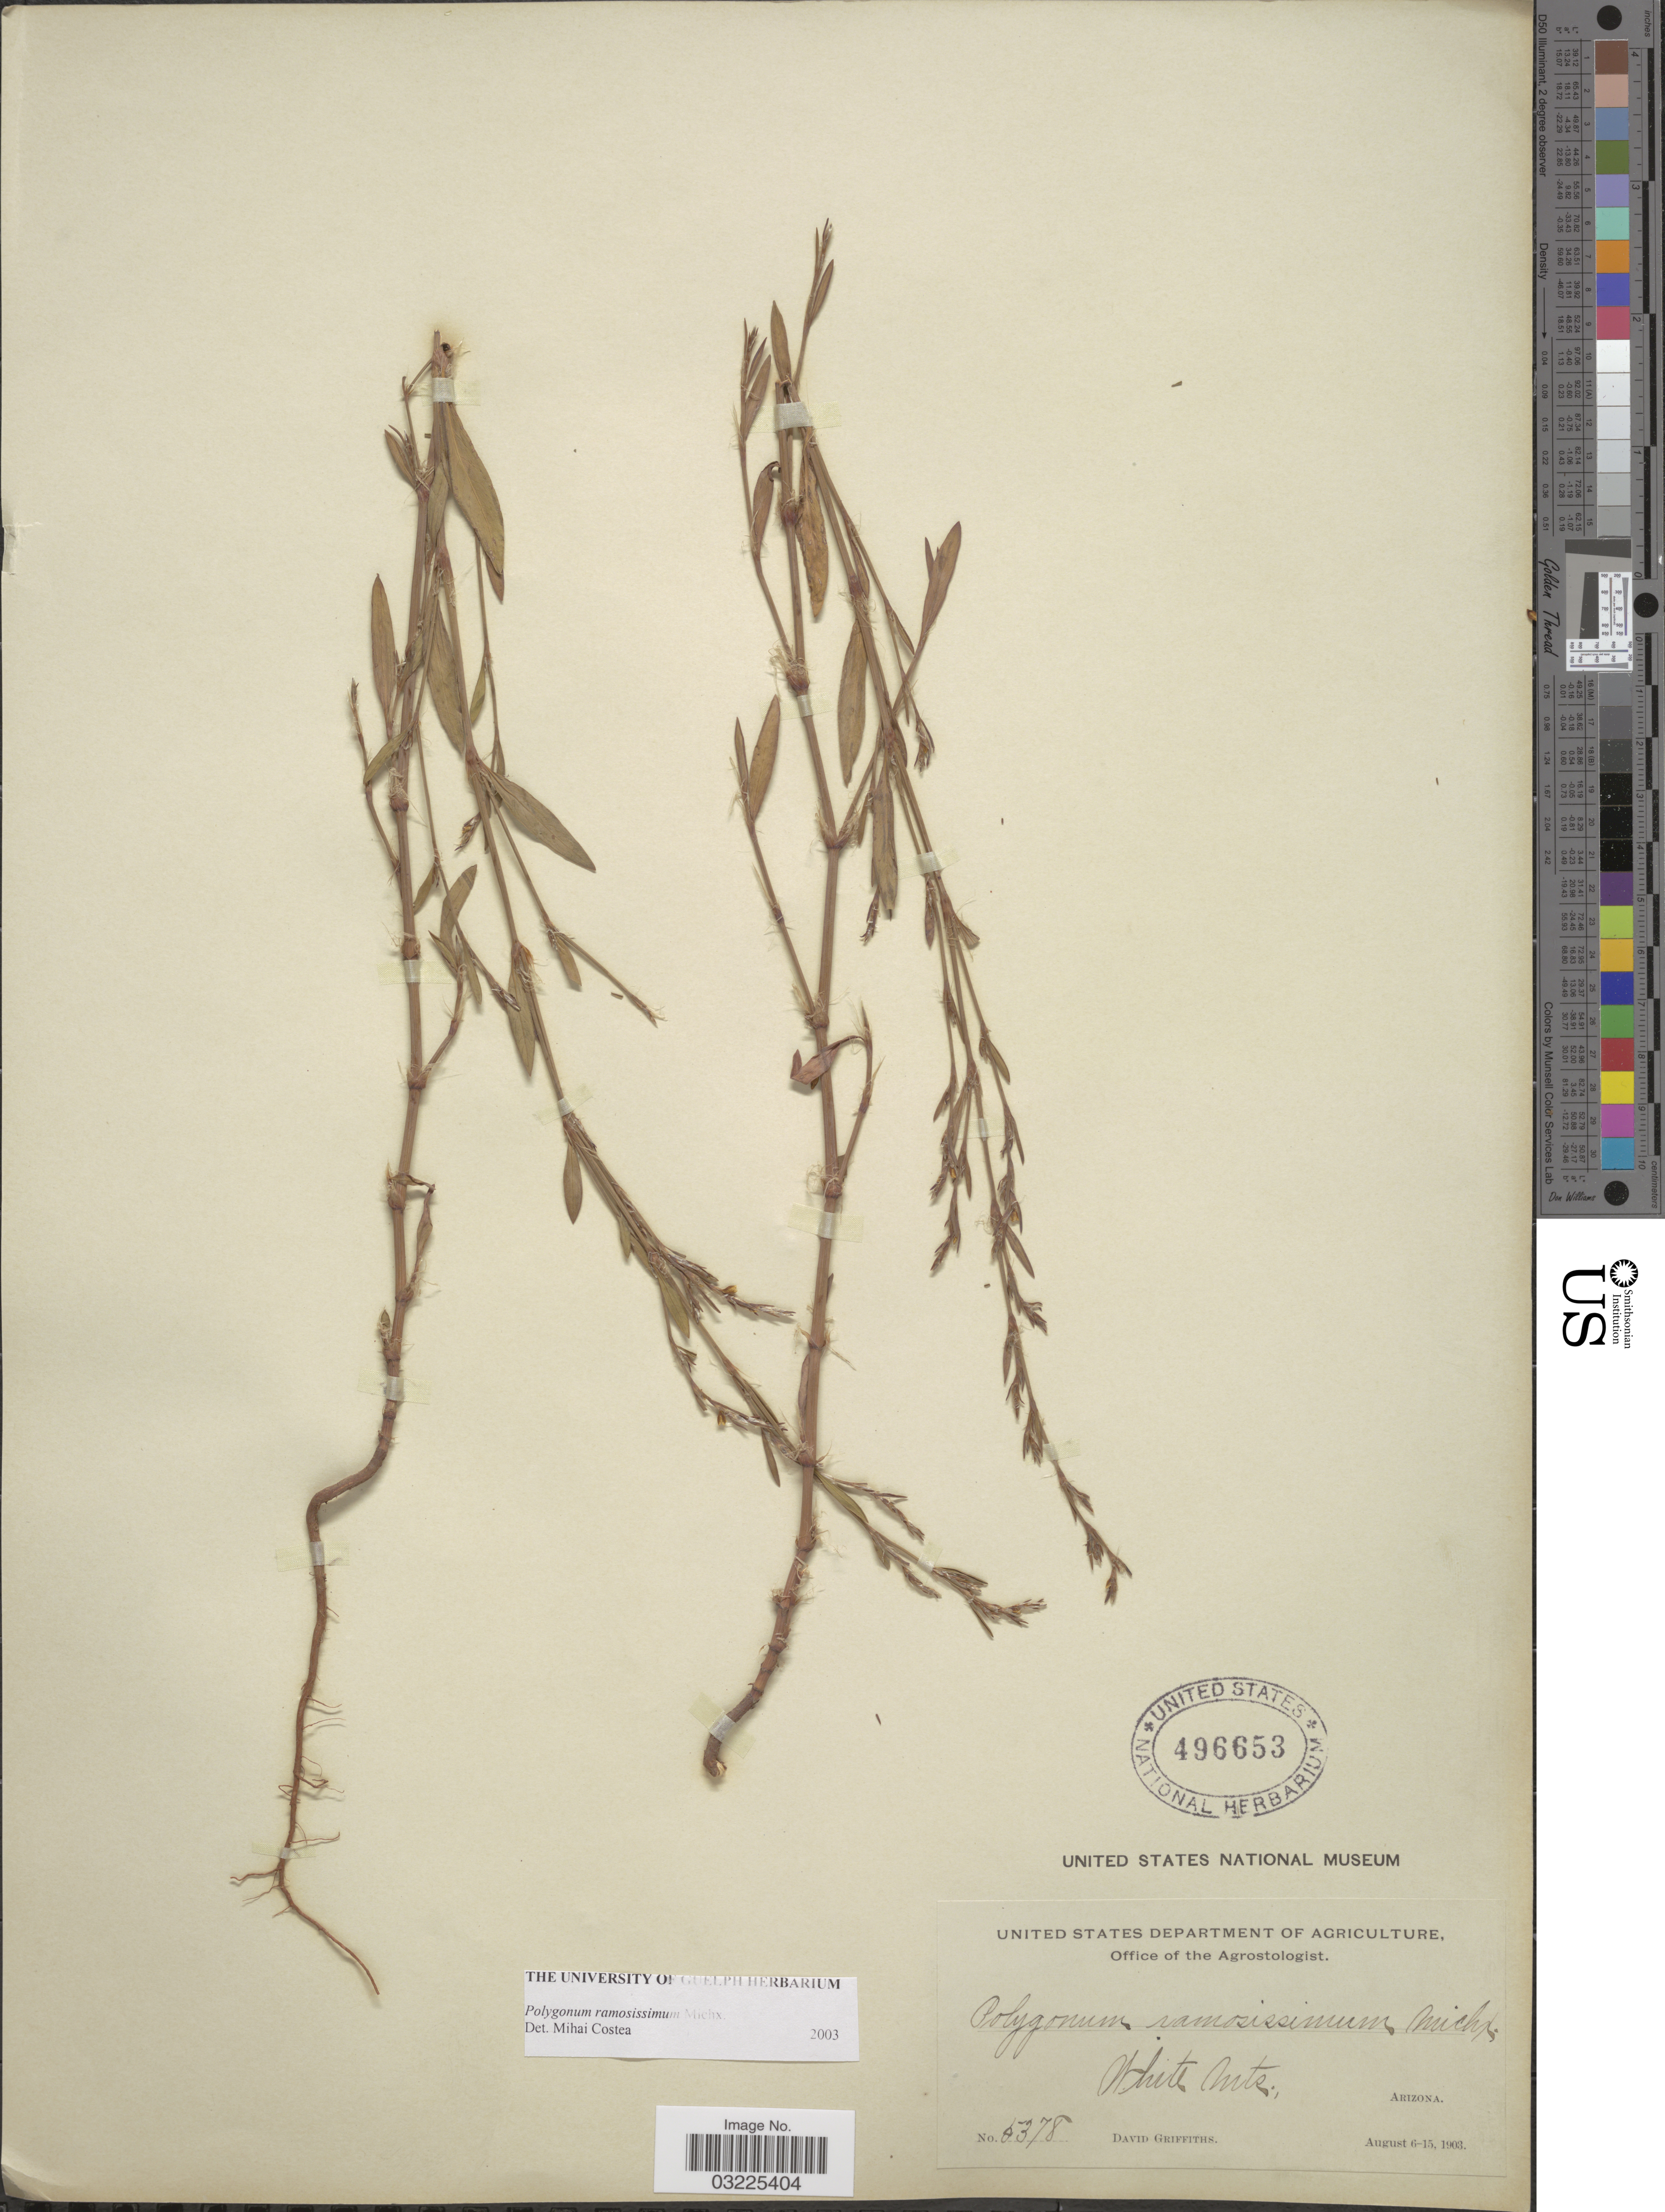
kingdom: Plantae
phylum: Tracheophyta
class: Magnoliopsida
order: Caryophyllales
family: Polygonaceae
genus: Polygonum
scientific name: Polygonum ramosissimum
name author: Michx.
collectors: D. Griffiths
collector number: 5378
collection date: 1903-08-06/1903-08-15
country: United States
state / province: Arizona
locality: White Mts.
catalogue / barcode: US 496653